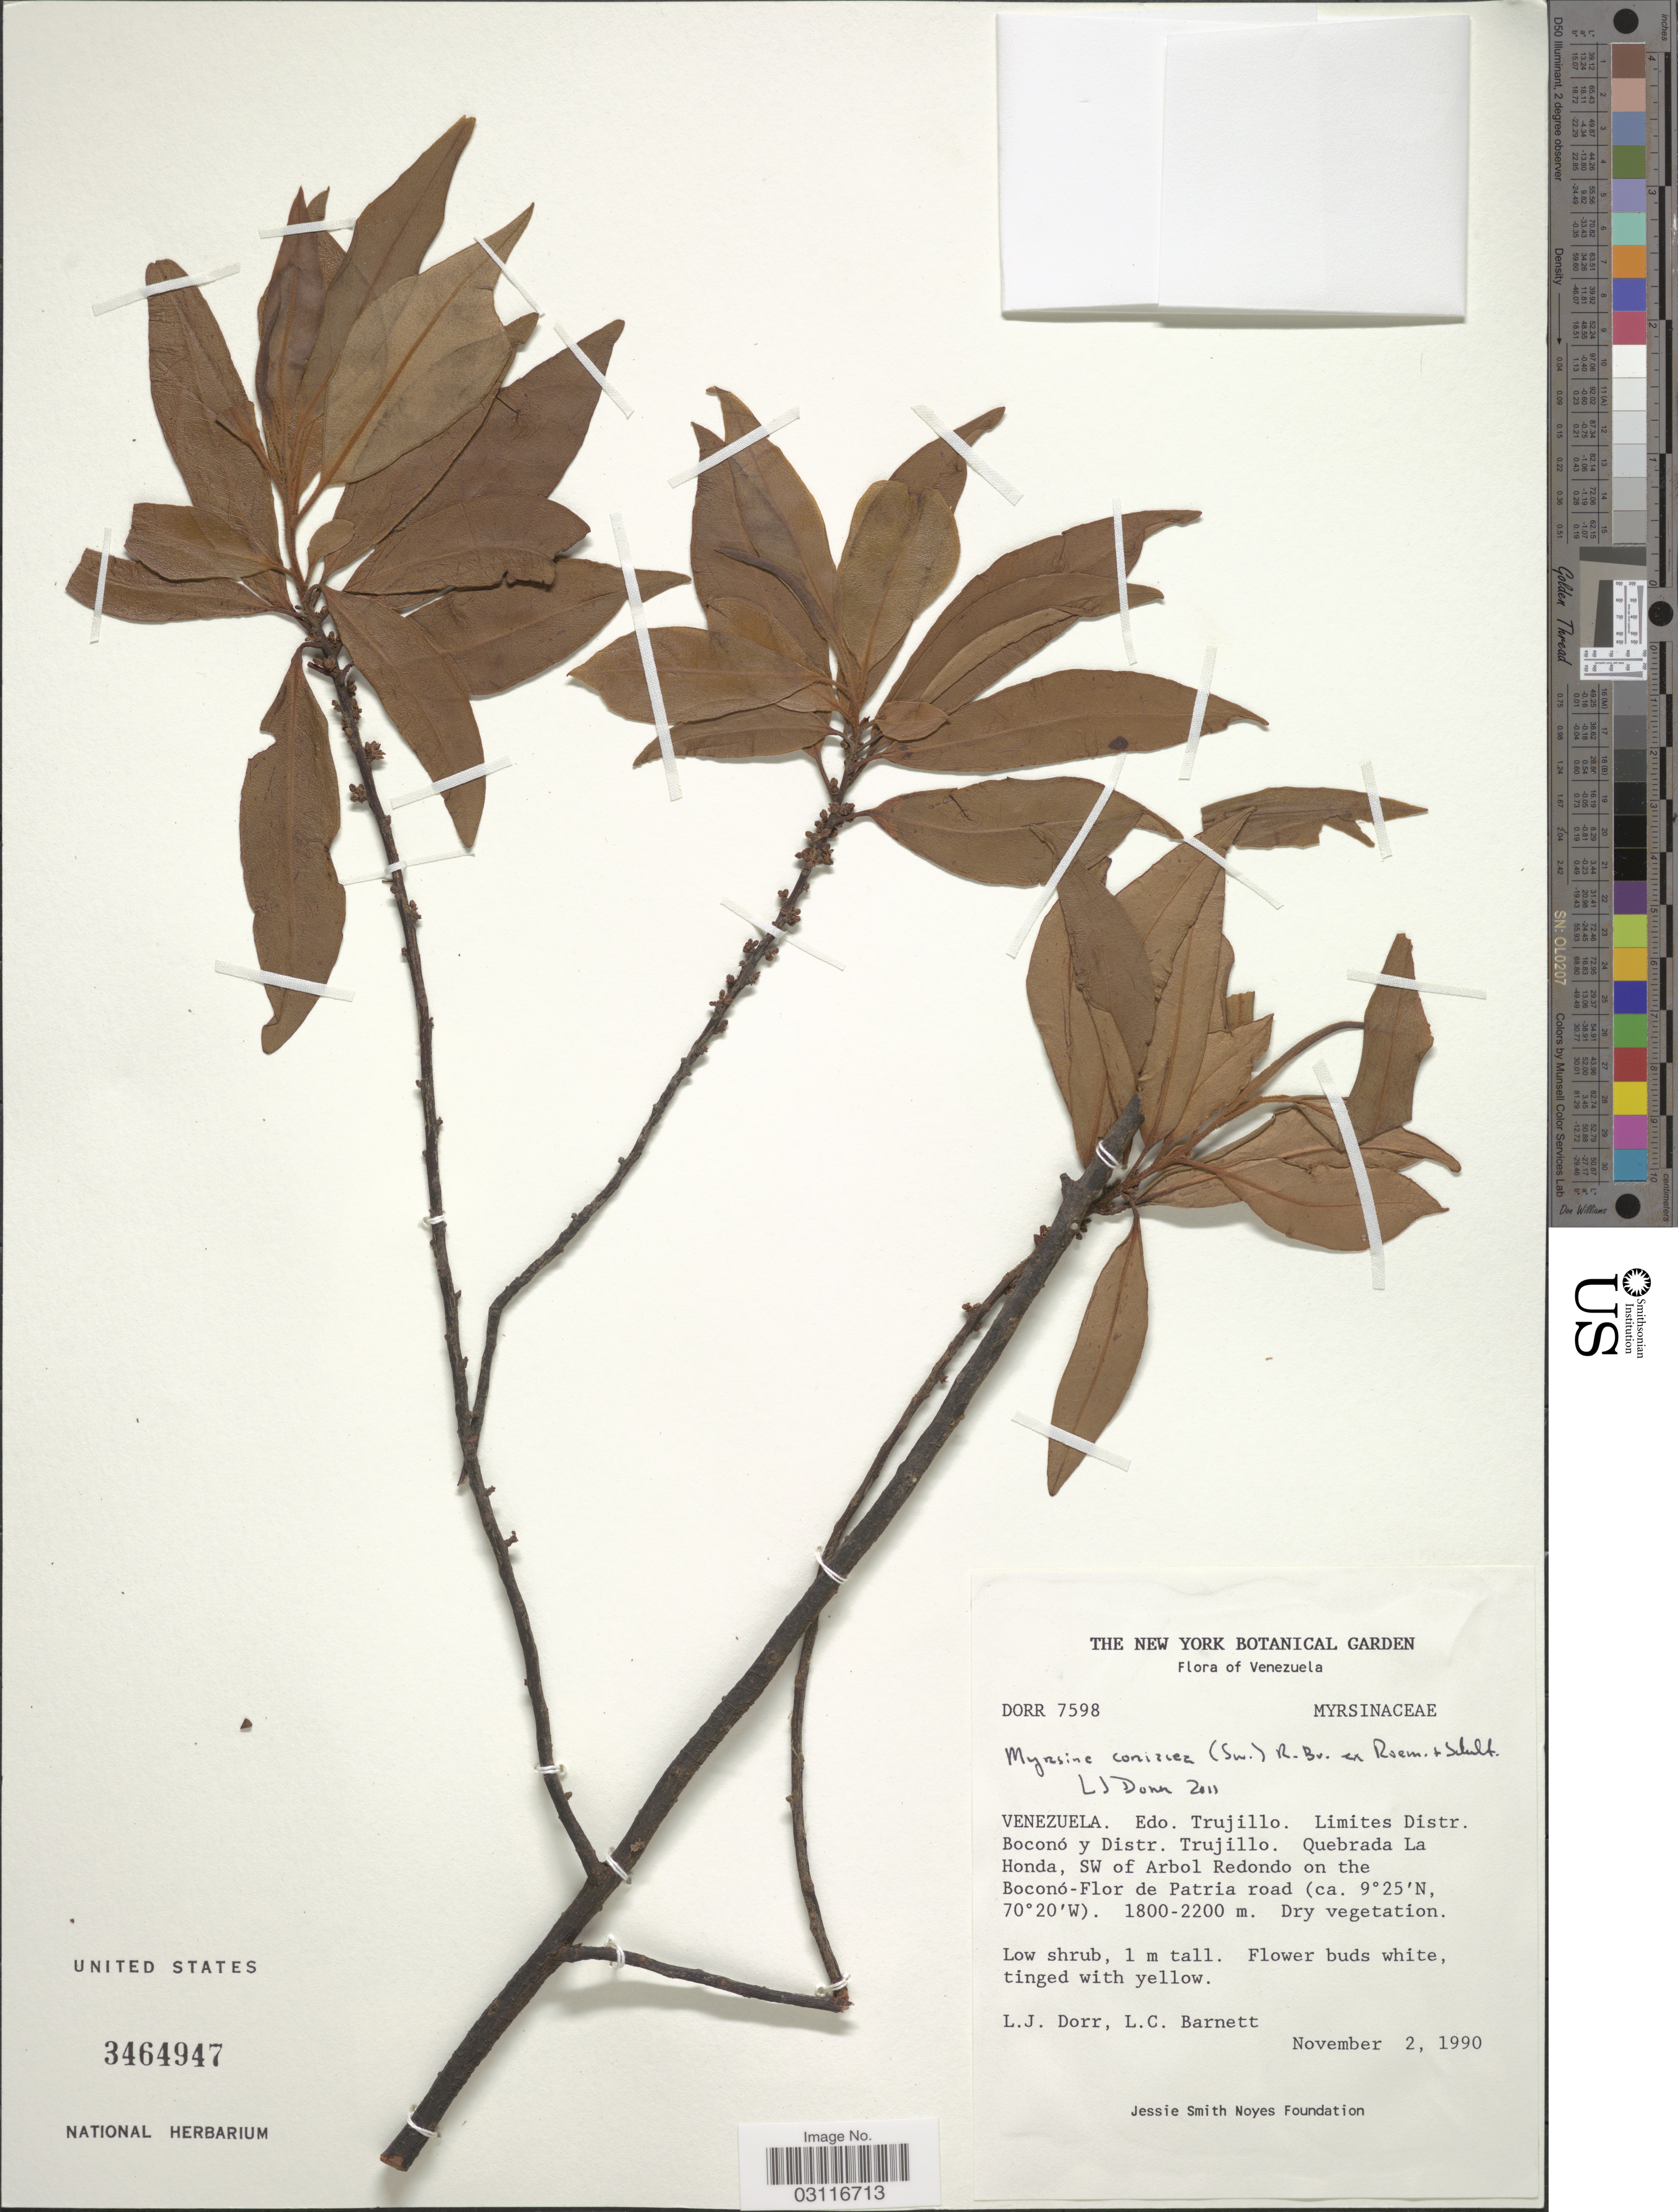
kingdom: Plantae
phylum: Tracheophyta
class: Magnoliopsida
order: Ericales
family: Primulaceae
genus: Myrsine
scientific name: Myrsine coriacea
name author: (Sw.) R. Br. ex Roem. & Schult.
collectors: L. J. Dorr & L. C. Barnett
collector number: DORR 7598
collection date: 1990-11-02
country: Venezuela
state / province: Trujillo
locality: Limites Distr. Boconó y Distr. Trujillo. Quebrada La Honda, SW of Arbol Redondo on the Boconó-Flor de Patria road.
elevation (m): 1800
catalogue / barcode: US 3464947